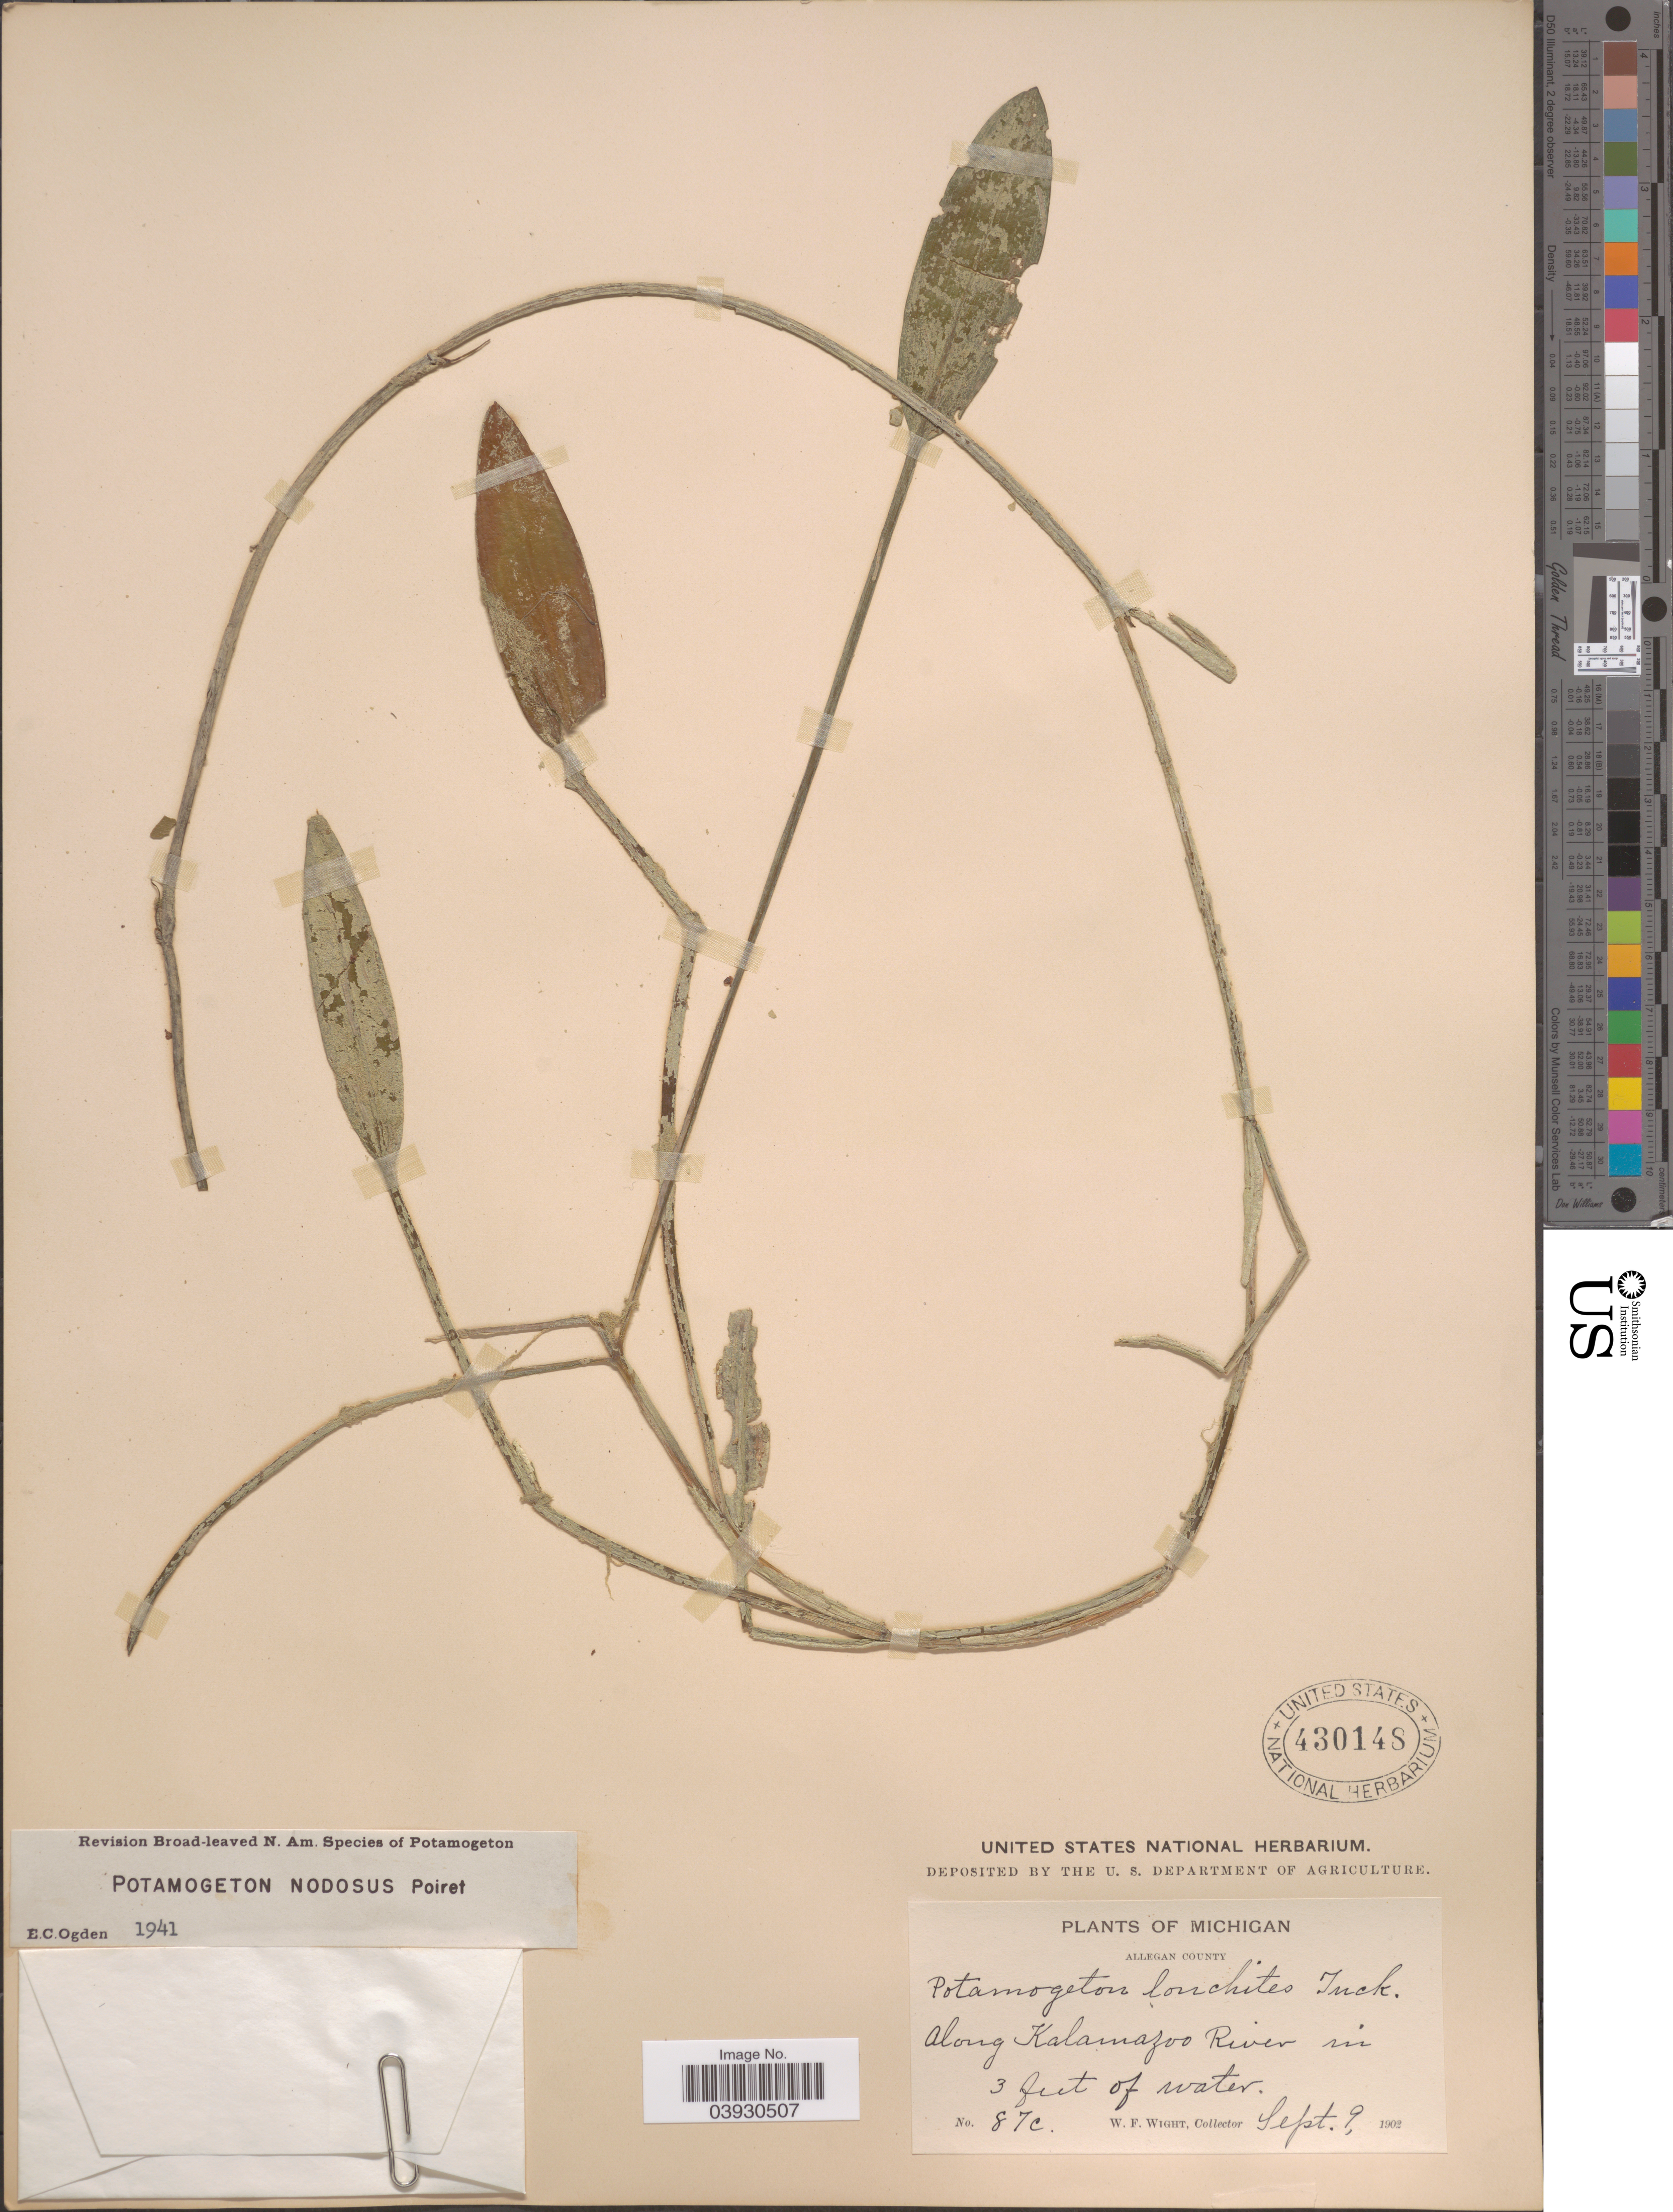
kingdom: Plantae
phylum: Tracheophyta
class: Liliopsida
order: Alismatales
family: Potamogetonaceae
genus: Potamogeton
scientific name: Potamogeton nodosus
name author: Poir.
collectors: W. Wight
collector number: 87c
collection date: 1902-09-09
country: United States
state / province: Michigan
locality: Allegan County. Along Kalamazoo River.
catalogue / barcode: US 430148